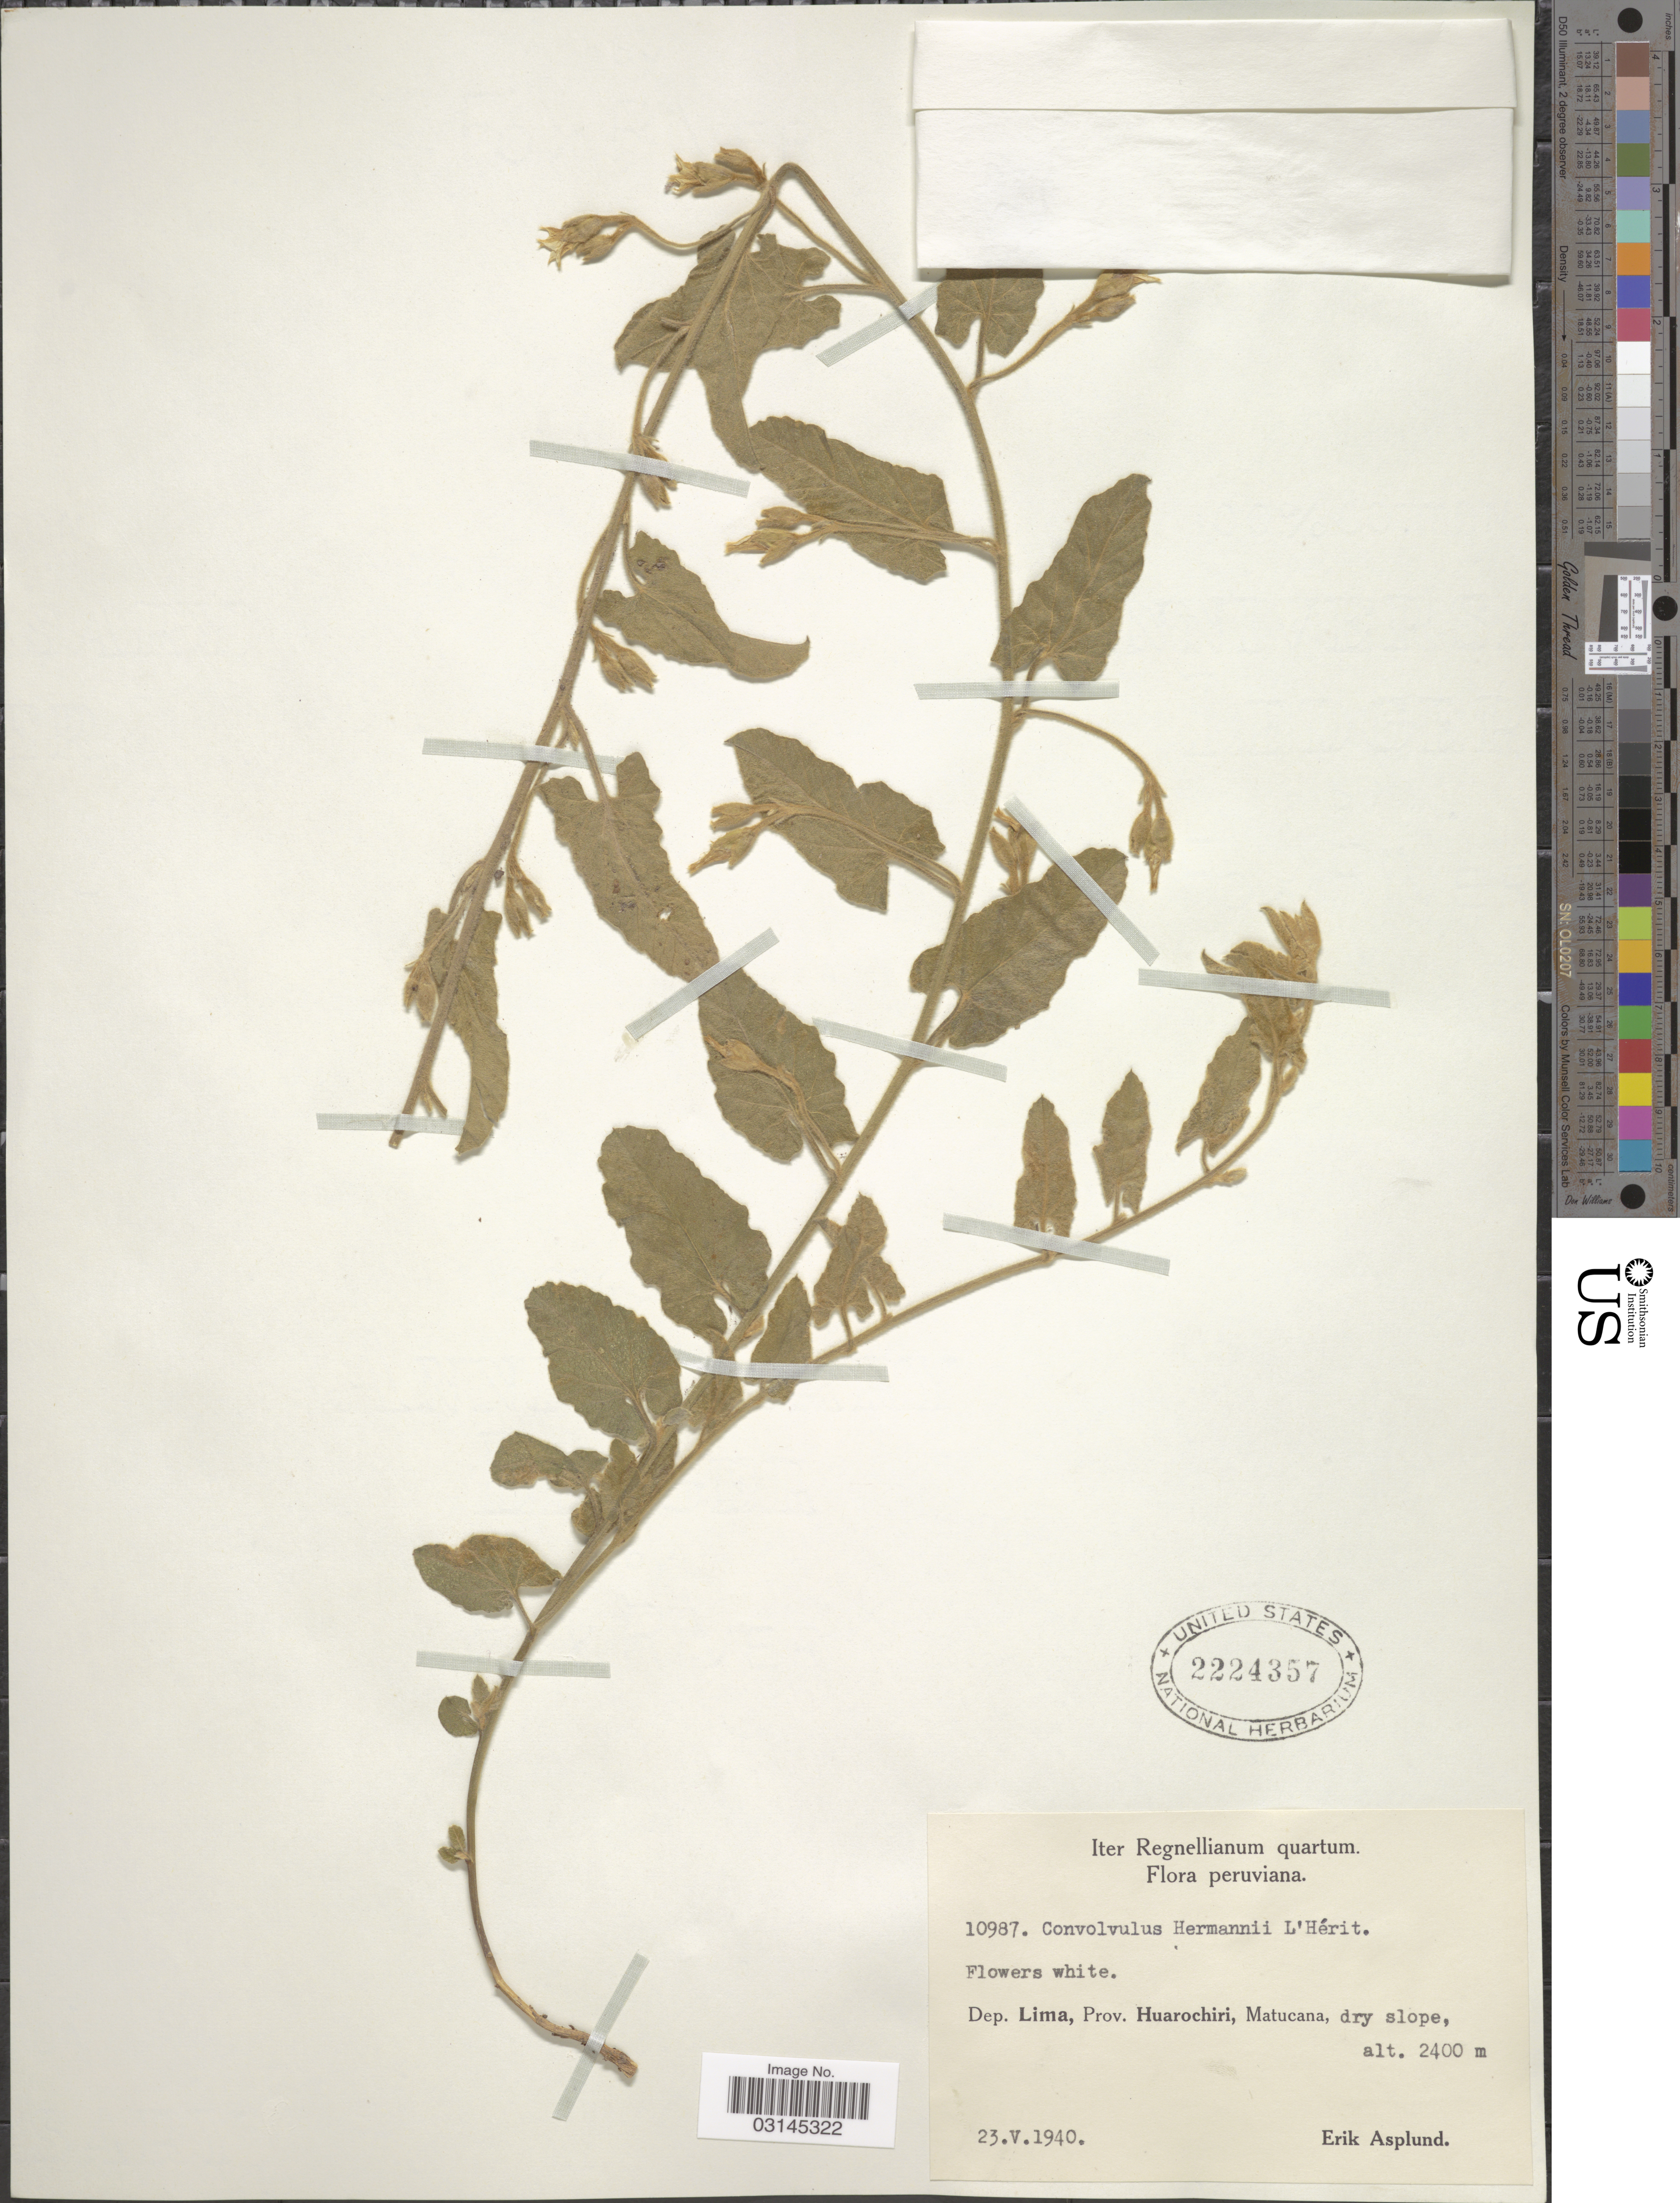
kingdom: Plantae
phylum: Tracheophyta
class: Magnoliopsida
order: Solanales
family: Convolvulaceae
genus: Convolvulus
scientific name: Convolvulus hermanniae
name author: L'Hér.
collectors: E. Asplund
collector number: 10987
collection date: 1940-05-23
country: Peru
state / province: Lima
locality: Dep. Lima, Prov. Huarochiri, Matucana, dry slope.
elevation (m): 2400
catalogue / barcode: US 2224357